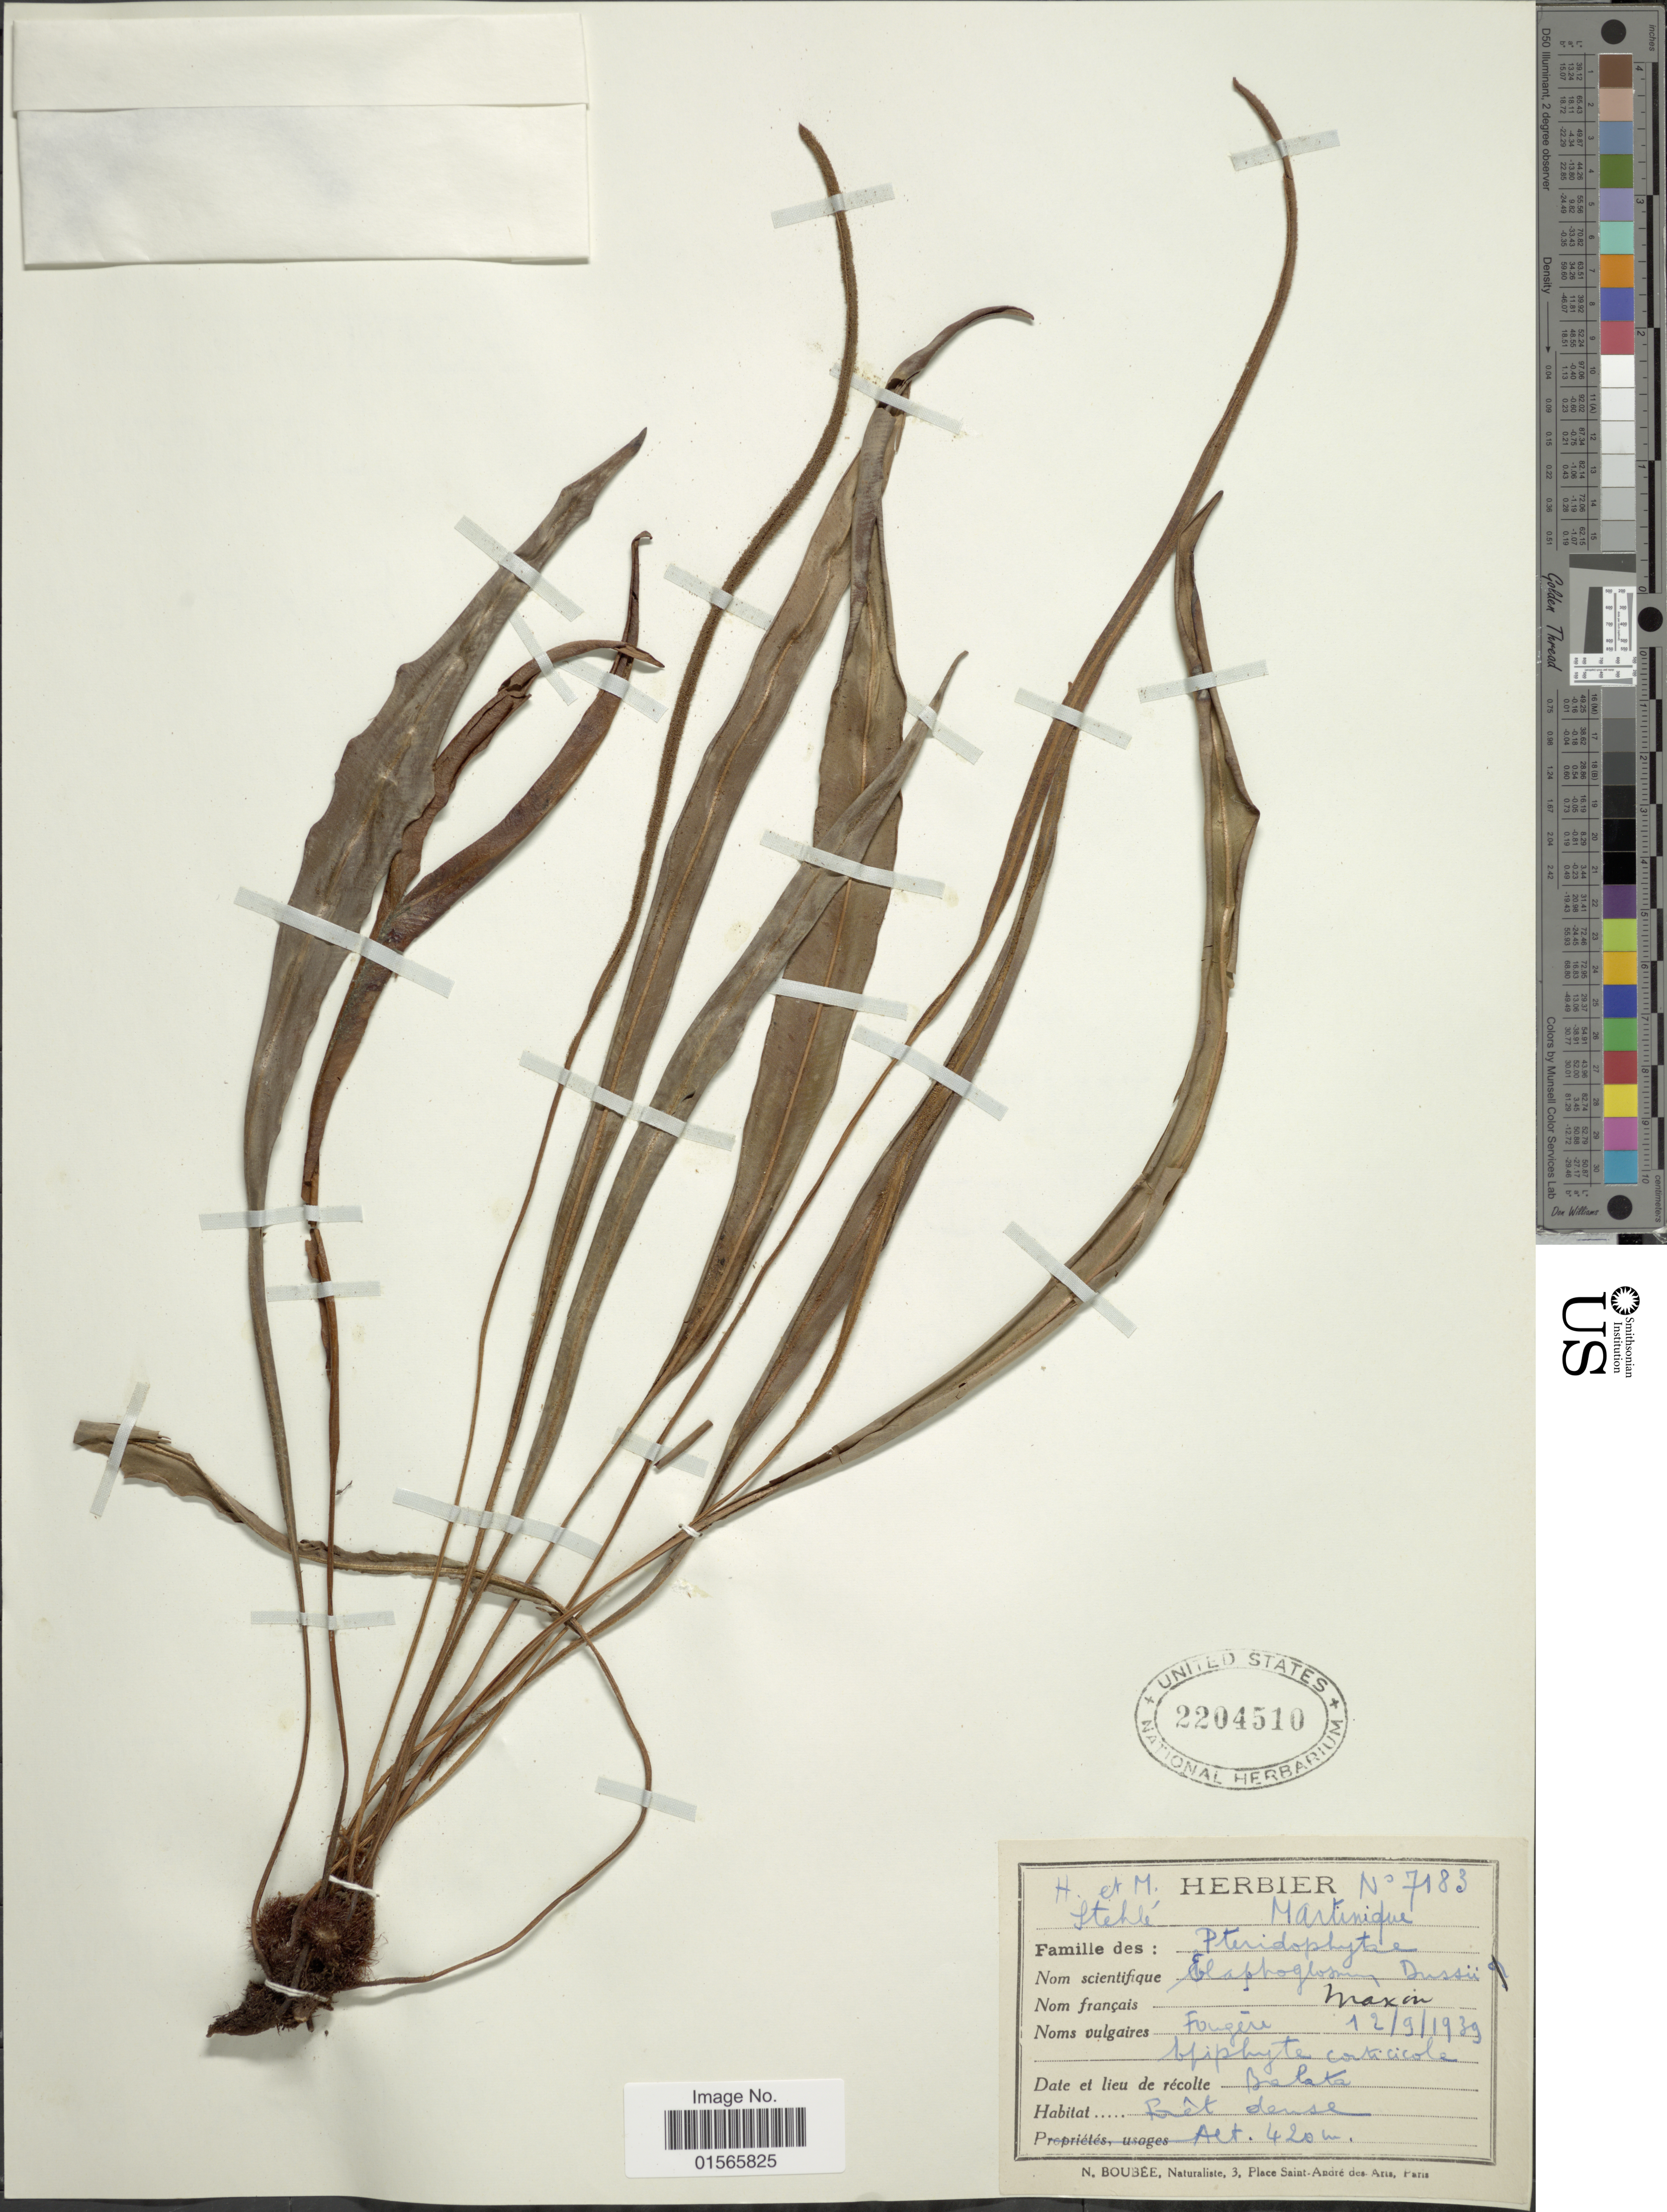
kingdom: Plantae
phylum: Tracheophyta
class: Polypodiopsida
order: Polypodiales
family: Dryopteridaceae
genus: Elaphoglossum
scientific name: Elaphoglossum petiolatum var. dussii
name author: (Underw. ex Maxon) Proctor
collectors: H. Stehlé & M. Stehlé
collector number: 7183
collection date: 1939-09-12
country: Martinique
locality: Balata, Forêt dense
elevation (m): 420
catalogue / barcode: US 2204510